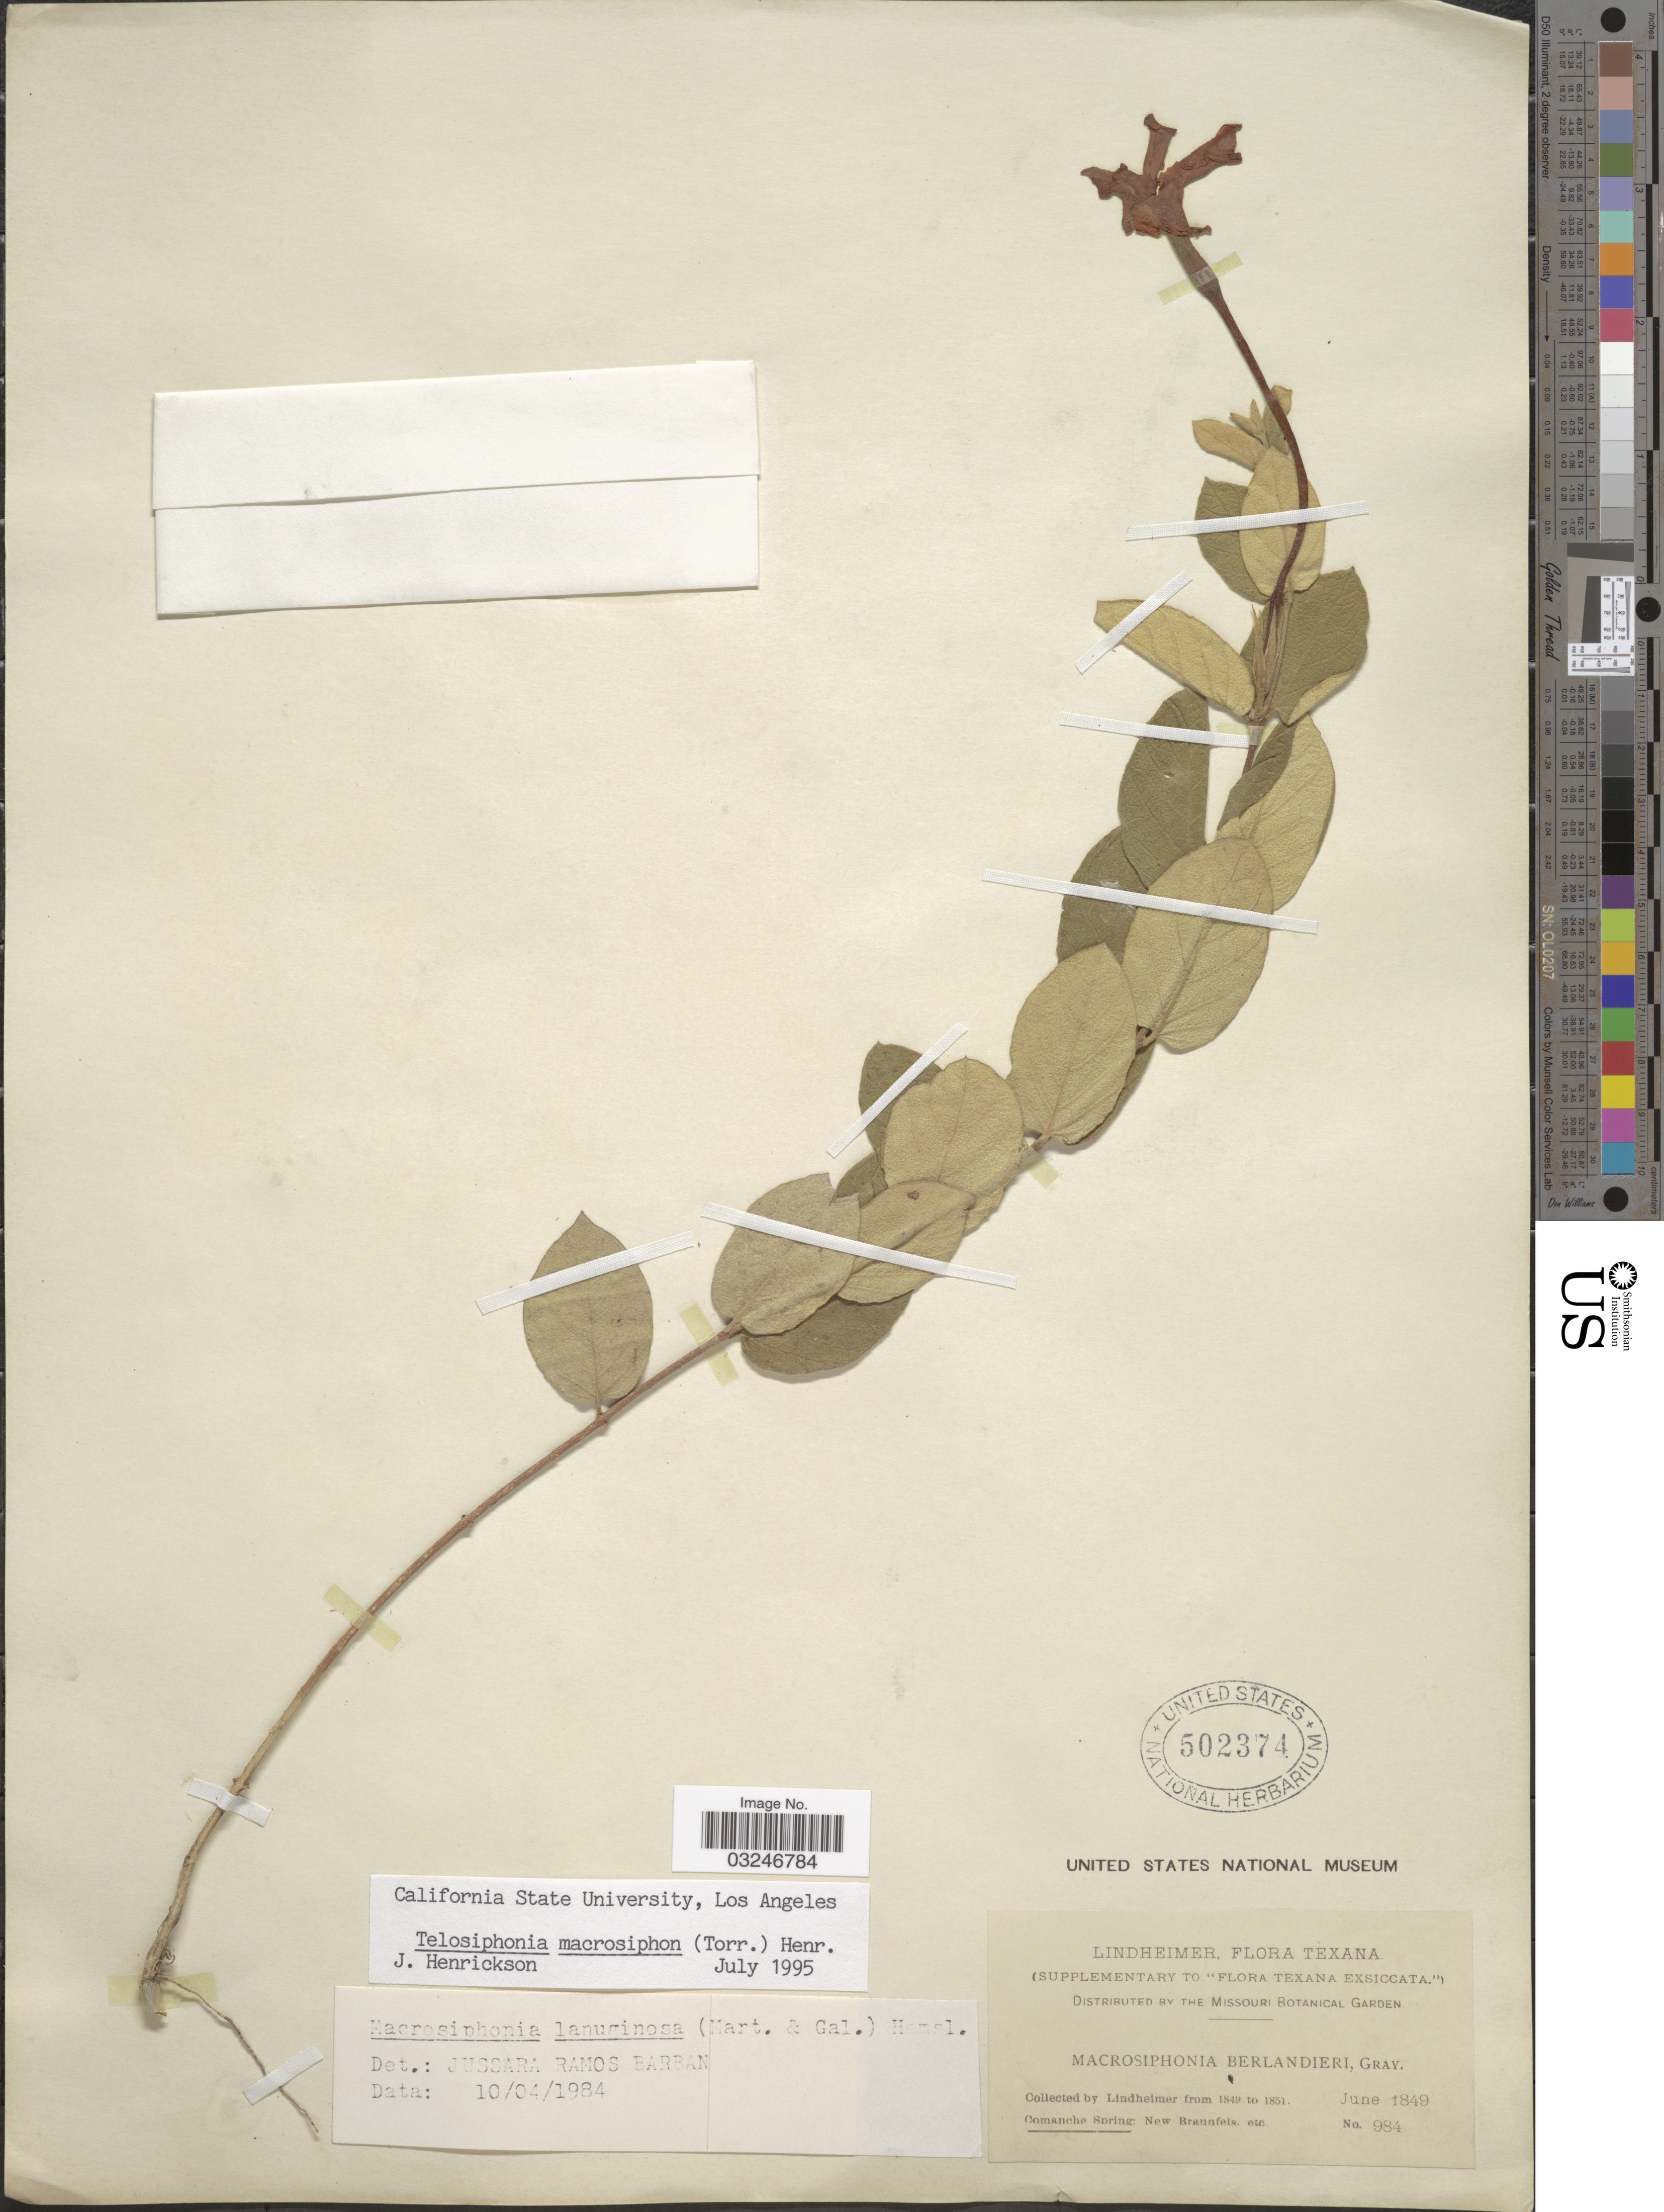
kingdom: Plantae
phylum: Tracheophyta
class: Magnoliopsida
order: Gentianales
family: Apocynaceae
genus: Telosiphonia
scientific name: Telosiphonia macrosiphon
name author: (Torr.) Henrickson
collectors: -. Lindheimer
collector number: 984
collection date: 1849-06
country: United States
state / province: Texas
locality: Comanche Springs: New Braunfels. etc.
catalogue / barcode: US 502374